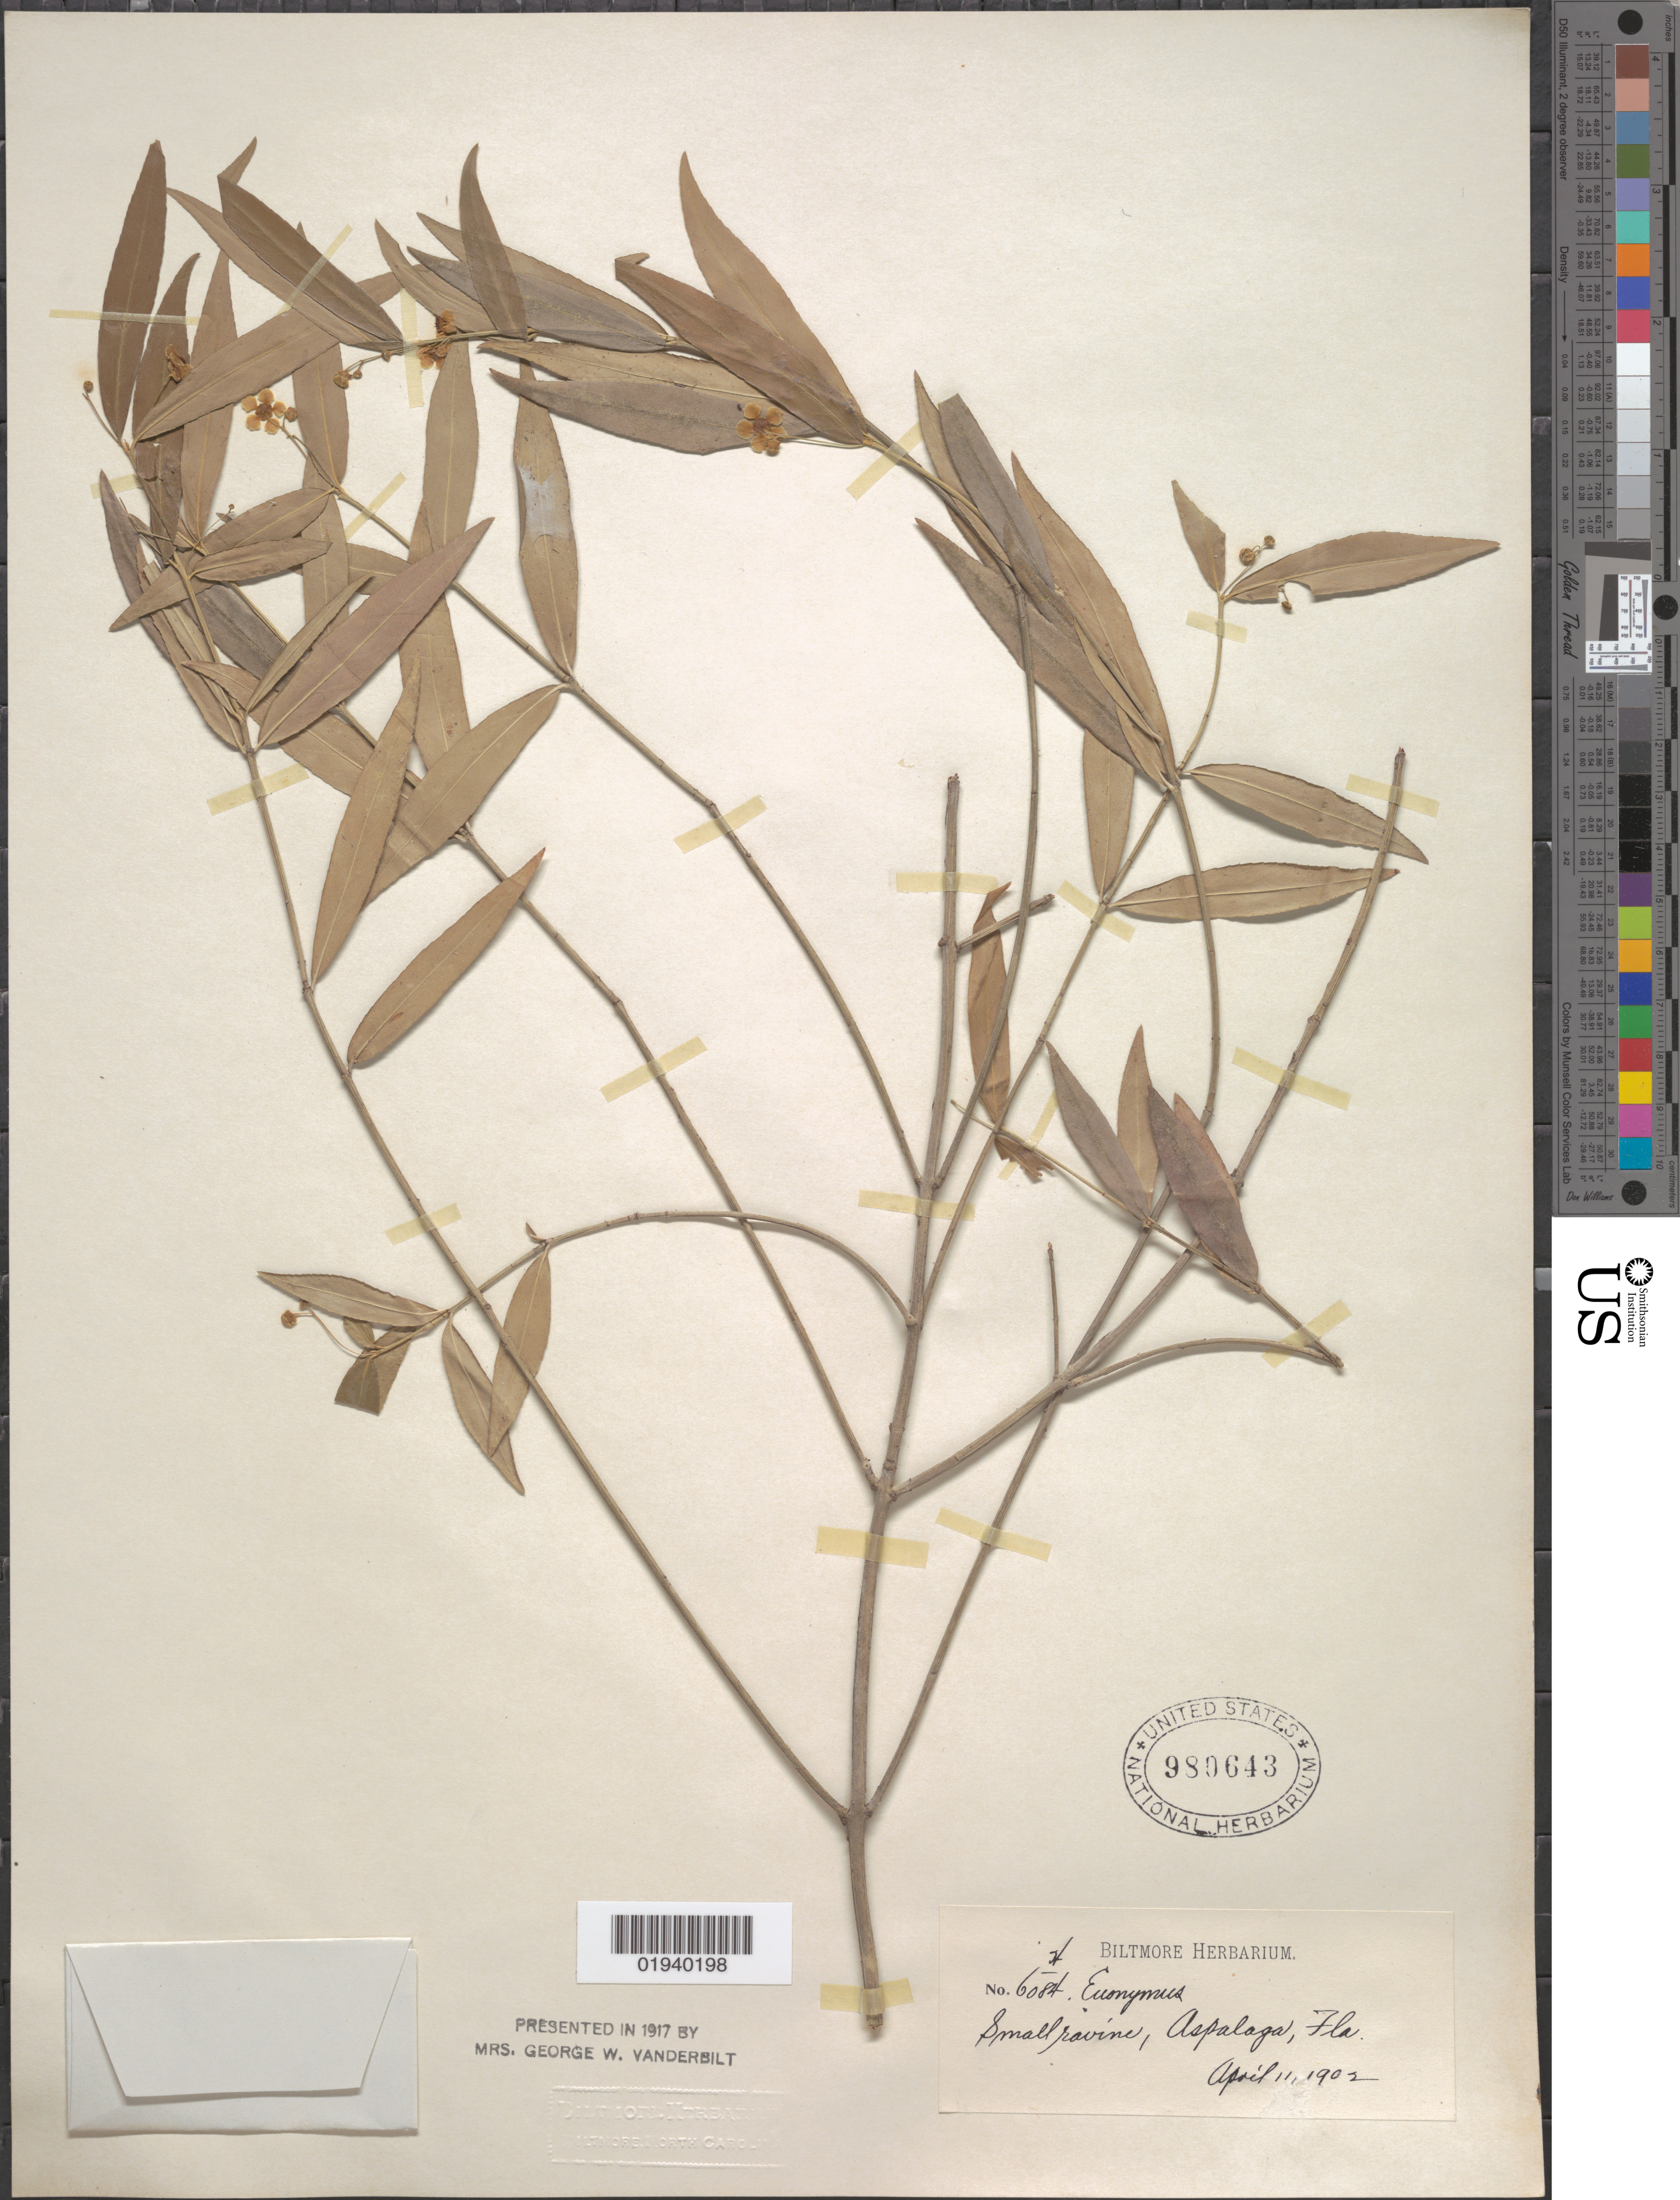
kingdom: Plantae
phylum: Tracheophyta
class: Magnoliopsida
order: Celastrales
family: Celastraceae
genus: Euonymus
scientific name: Euonymus americanus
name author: L.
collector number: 6084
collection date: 1902-04-11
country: United States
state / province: Florida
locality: Aspalaga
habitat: Small ravine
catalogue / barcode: US 980643